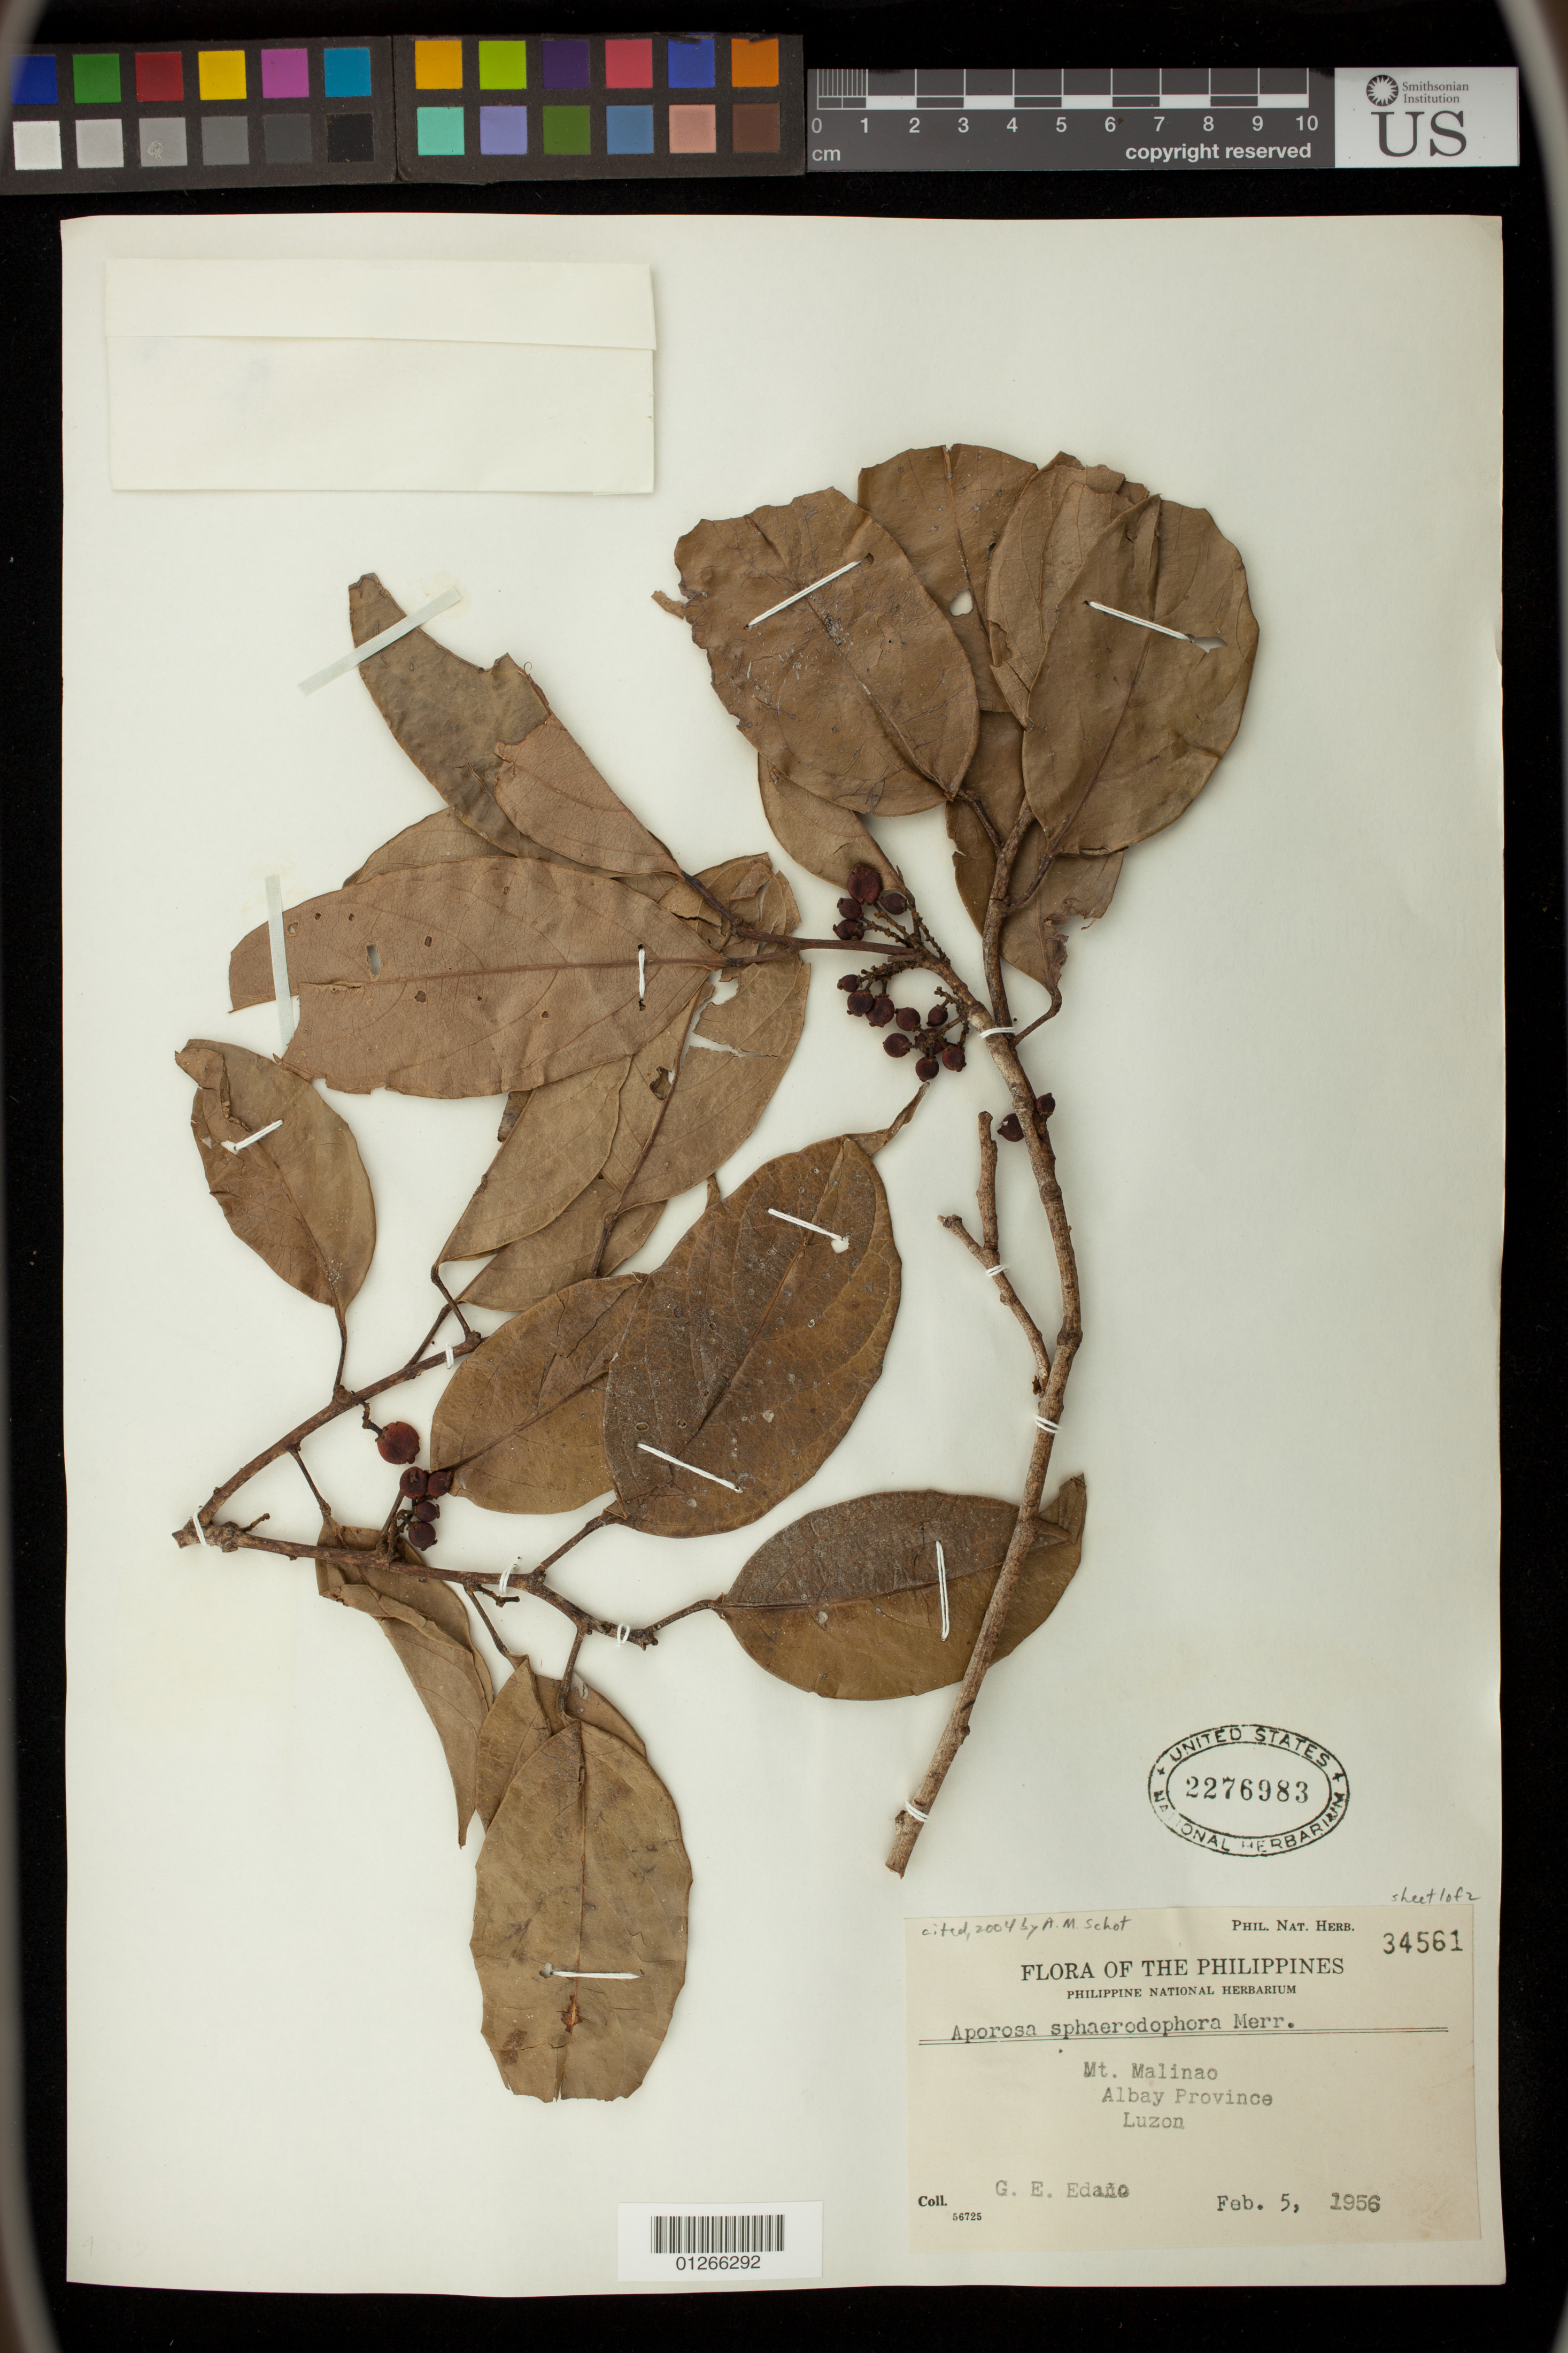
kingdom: Plantae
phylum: Tracheophyta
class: Magnoliopsida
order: Malpighiales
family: Phyllanthaceae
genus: Aporosa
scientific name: Aporosa sphaeridiophora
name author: Merr.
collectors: G. E. Edaño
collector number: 34561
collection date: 1956-02-05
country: Philippines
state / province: Bicol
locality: Mt. Malinao, Albay Province, Luzon